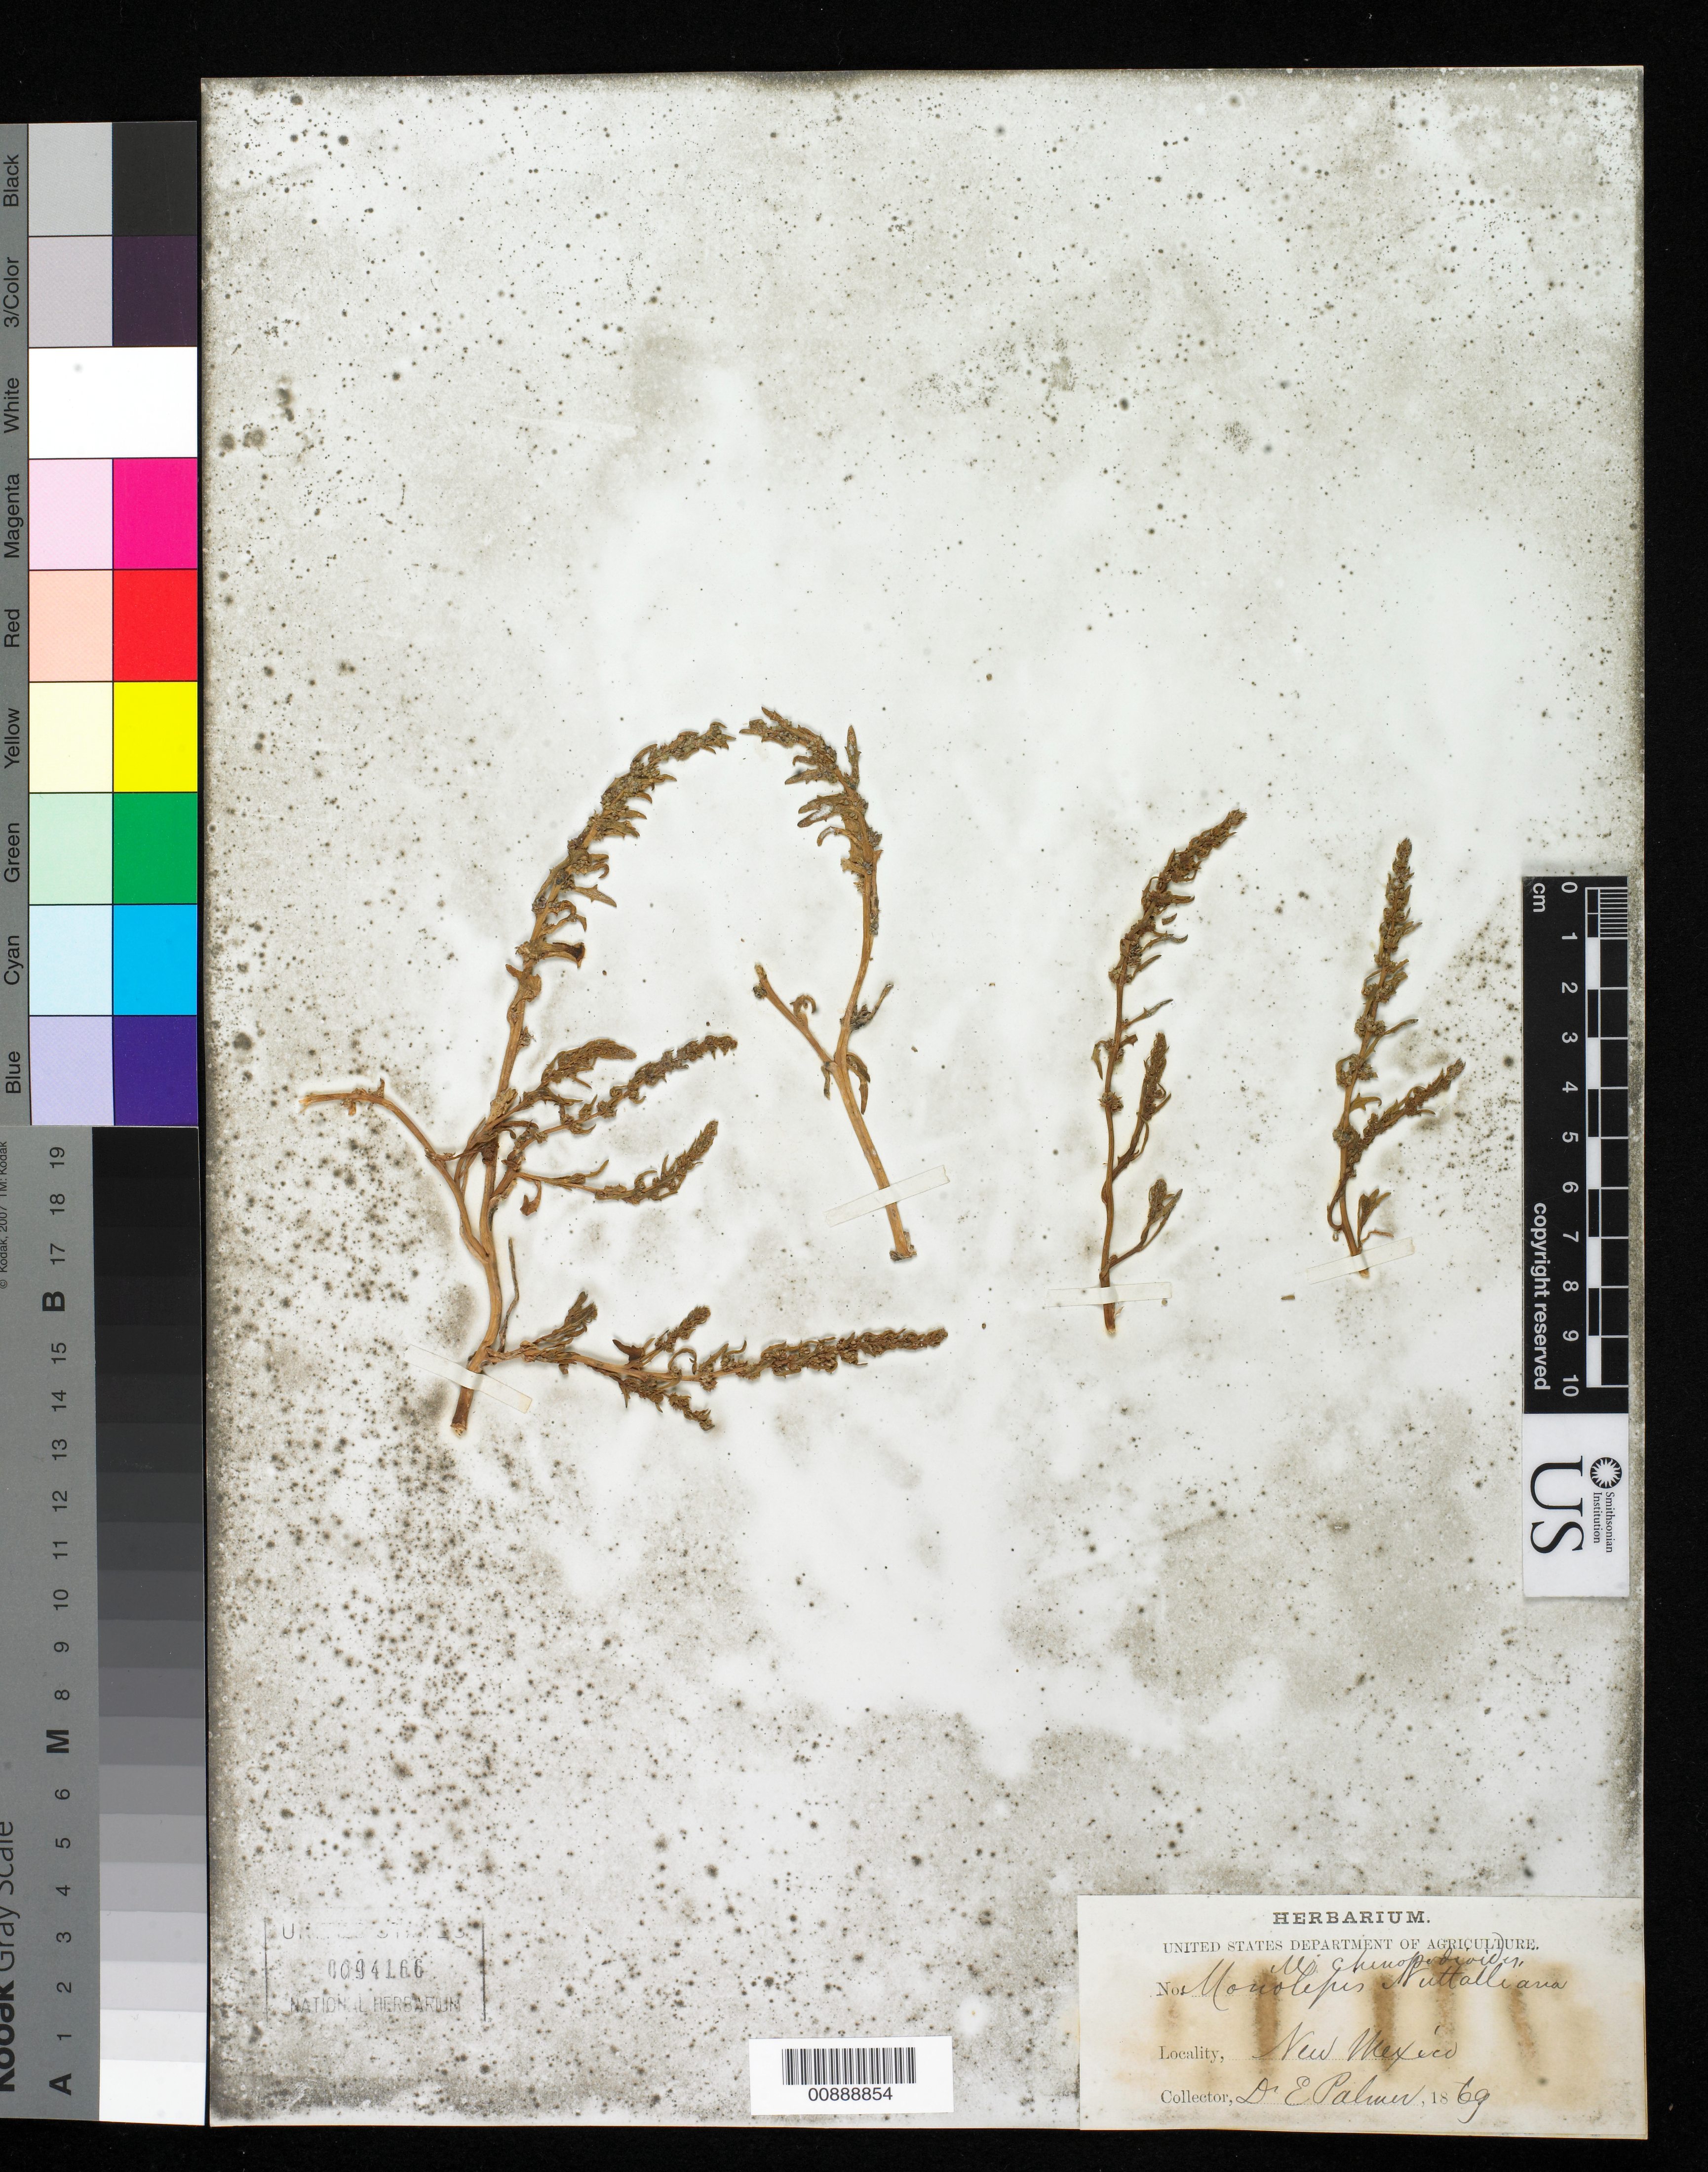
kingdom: Plantae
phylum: Tracheophyta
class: Magnoliopsida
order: Caryophyllales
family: Amaranthaceae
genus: Blitum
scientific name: Blitum nuttallianum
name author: Schult.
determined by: U.S. National Herbarium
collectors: E. Palmer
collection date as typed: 1869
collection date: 1869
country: United States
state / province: New Mexico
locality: New Mexico.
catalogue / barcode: US 94166